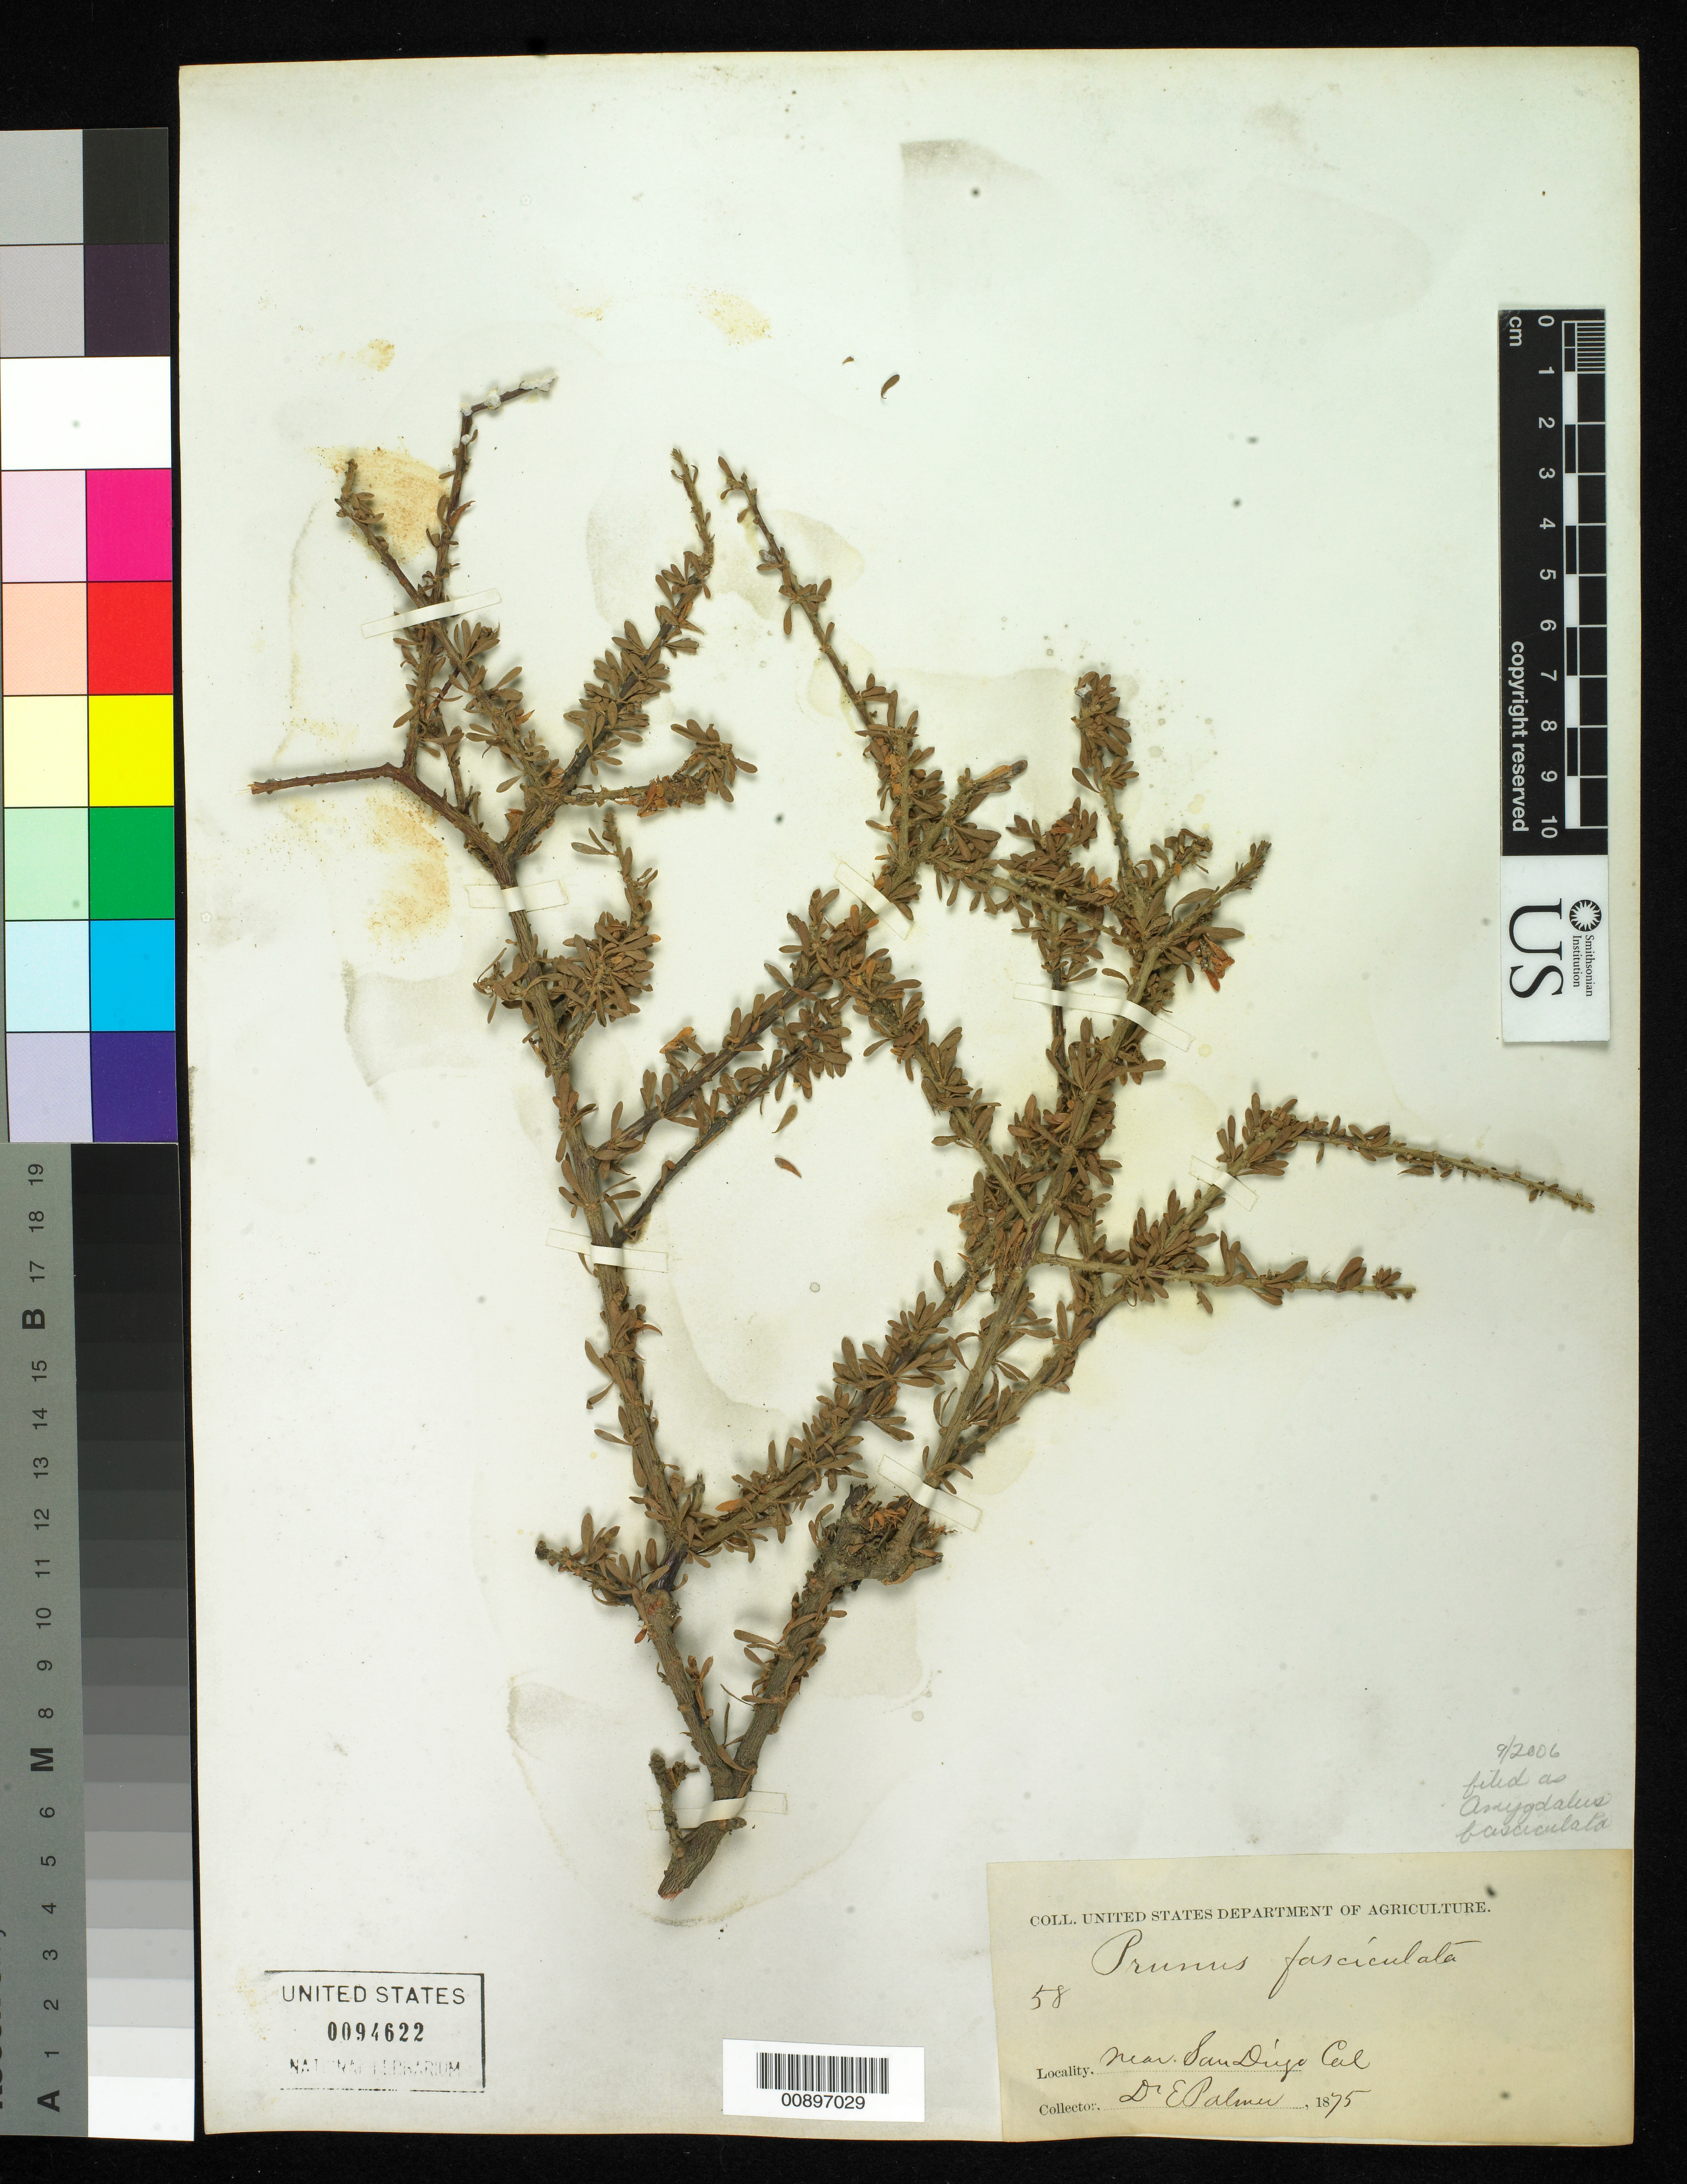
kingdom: Plantae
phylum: Tracheophyta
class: Magnoliopsida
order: Rosales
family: Rosaceae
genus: Prunus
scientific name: Prunus fasciculata var. fasciculata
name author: (Torr.) A. Gray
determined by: Strong, Mark T., (BOT), Smithsonian Institution - National Museum of Natural History (UNITED STATES)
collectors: E. Palmer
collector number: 58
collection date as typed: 1875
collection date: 1875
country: United States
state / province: California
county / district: San Diego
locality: Near San Diego, California.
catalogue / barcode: US 94622